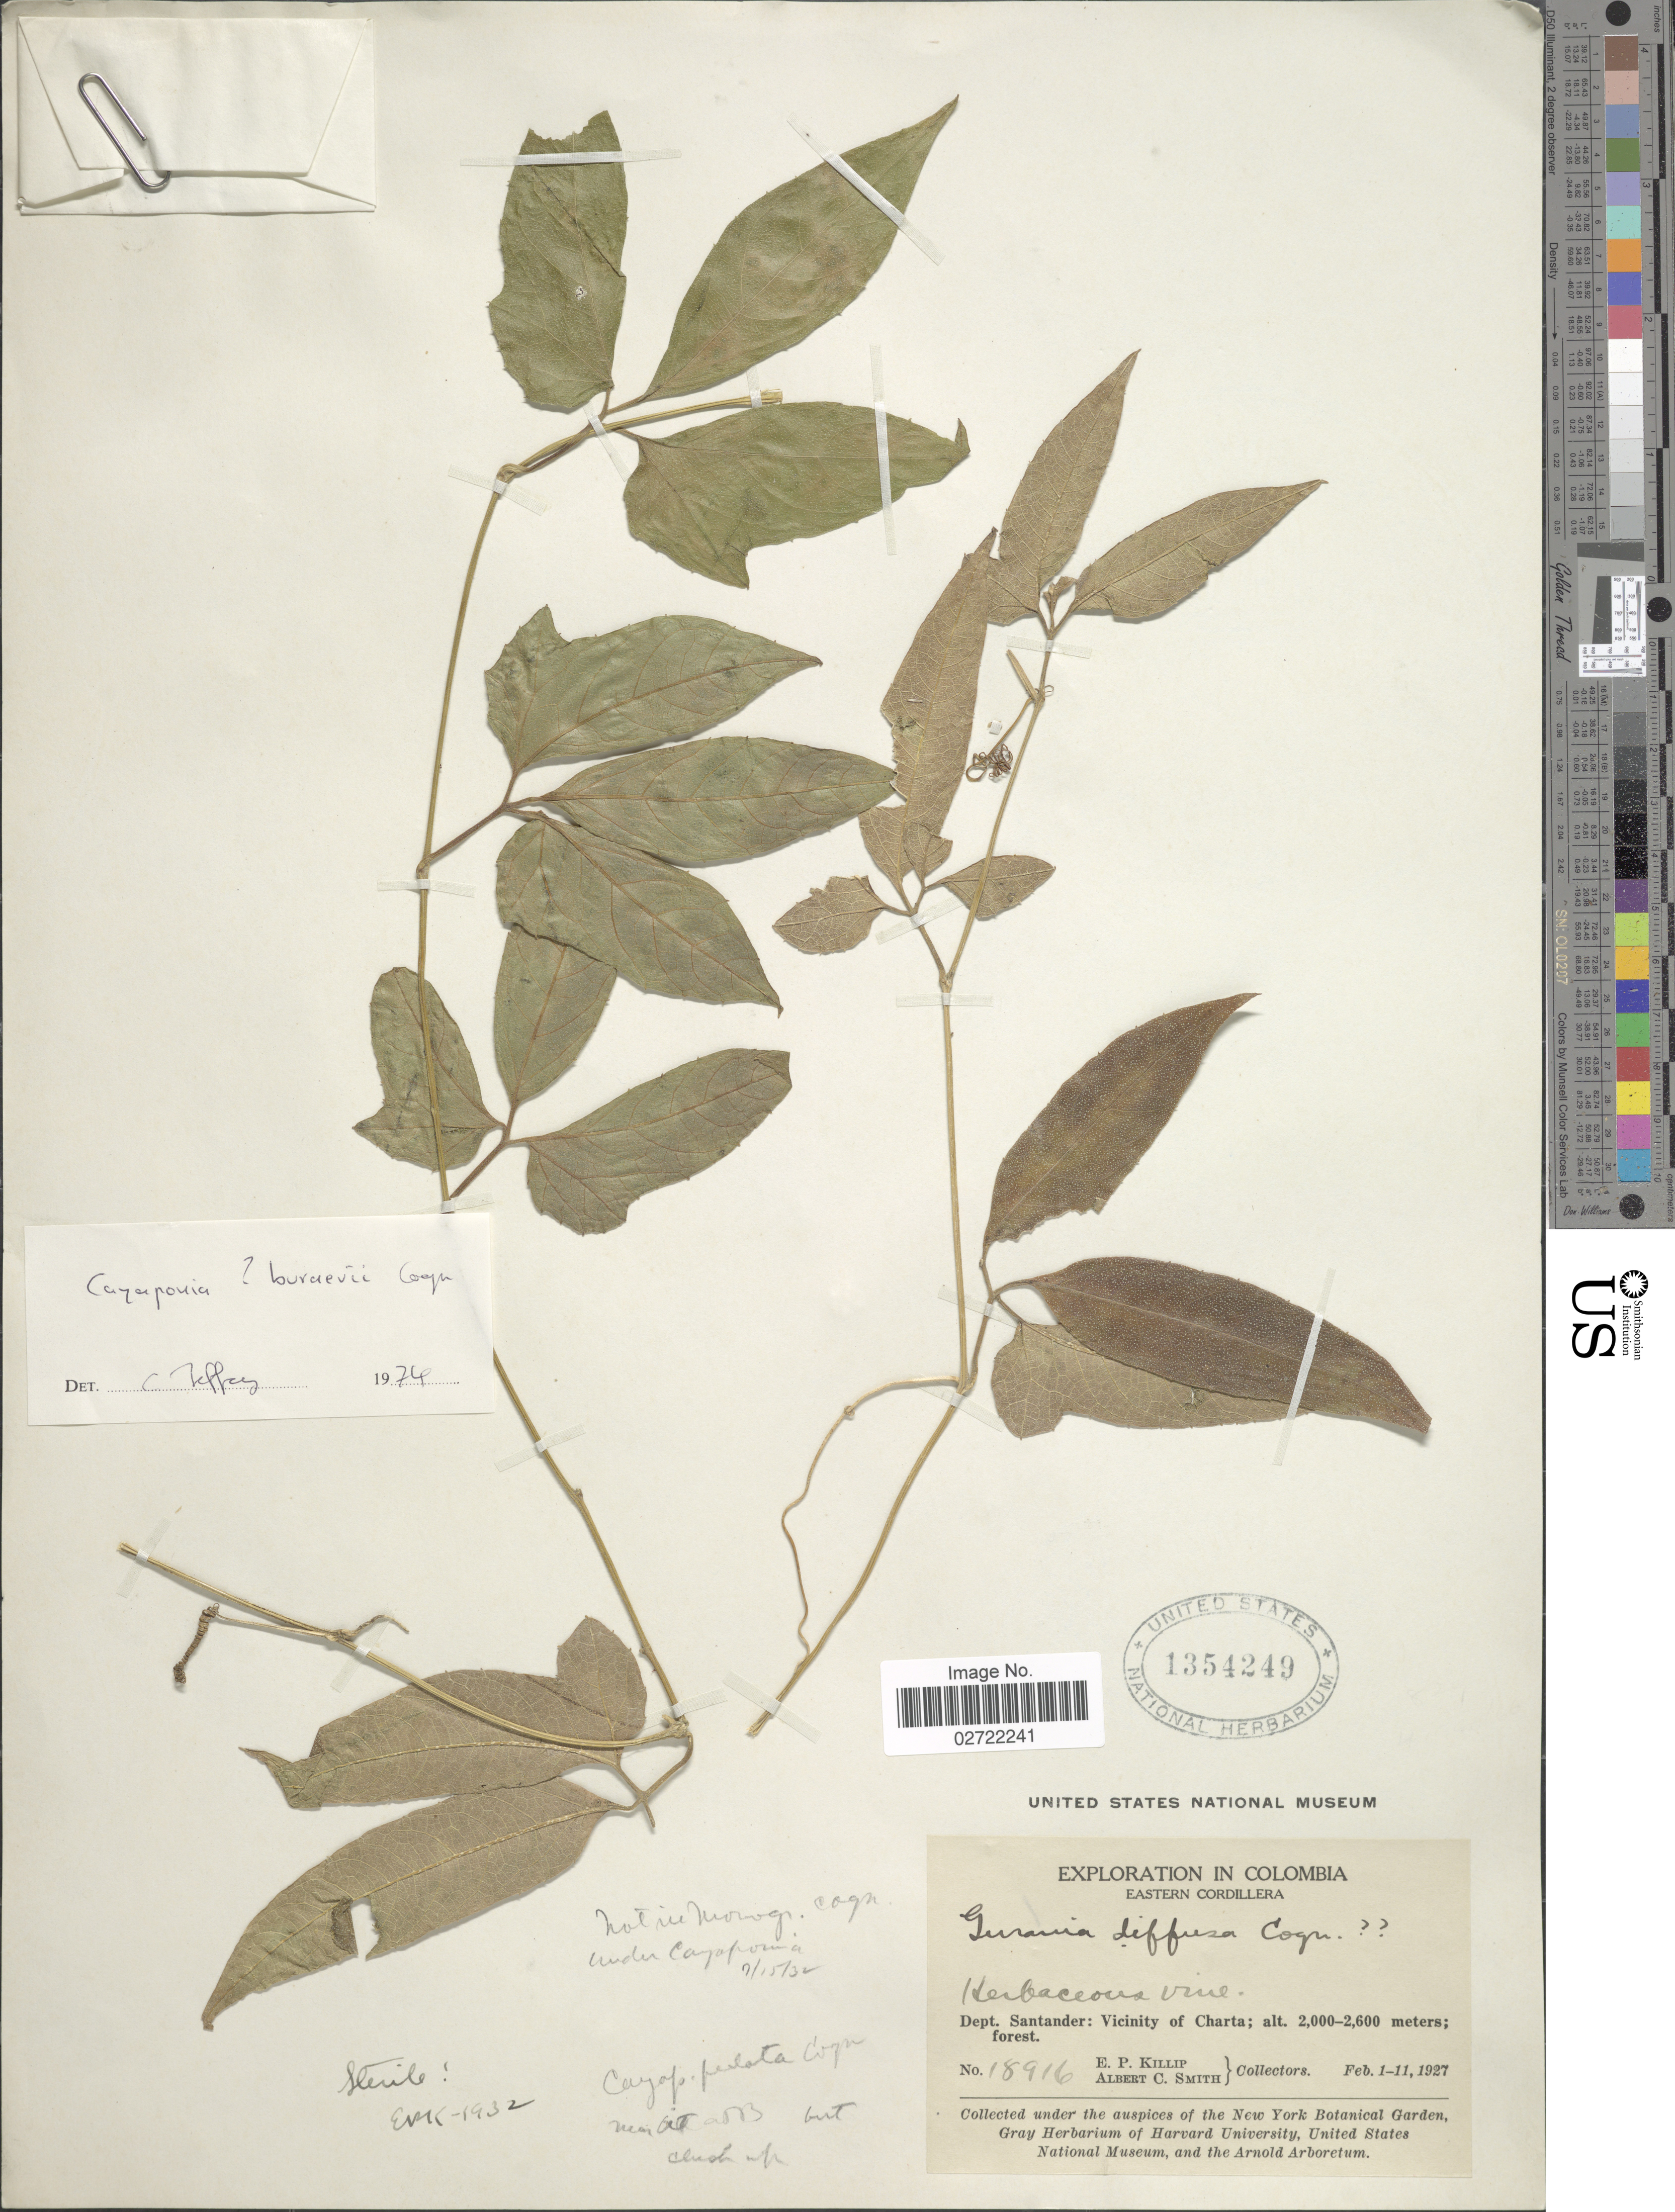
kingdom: Plantae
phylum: Tracheophyta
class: Magnoliopsida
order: Cucurbitales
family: Cucurbitaceae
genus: Cayaponia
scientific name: Cayaponia buraeavii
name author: Cogn.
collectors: E. P. Killip & A. C. Smith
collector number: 18916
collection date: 1927-02-01/1927-02-11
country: Colombia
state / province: Santander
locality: Eastern Cordillera. Dept. Santander: vicinity of Charta.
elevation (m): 2000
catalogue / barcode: US 1354249